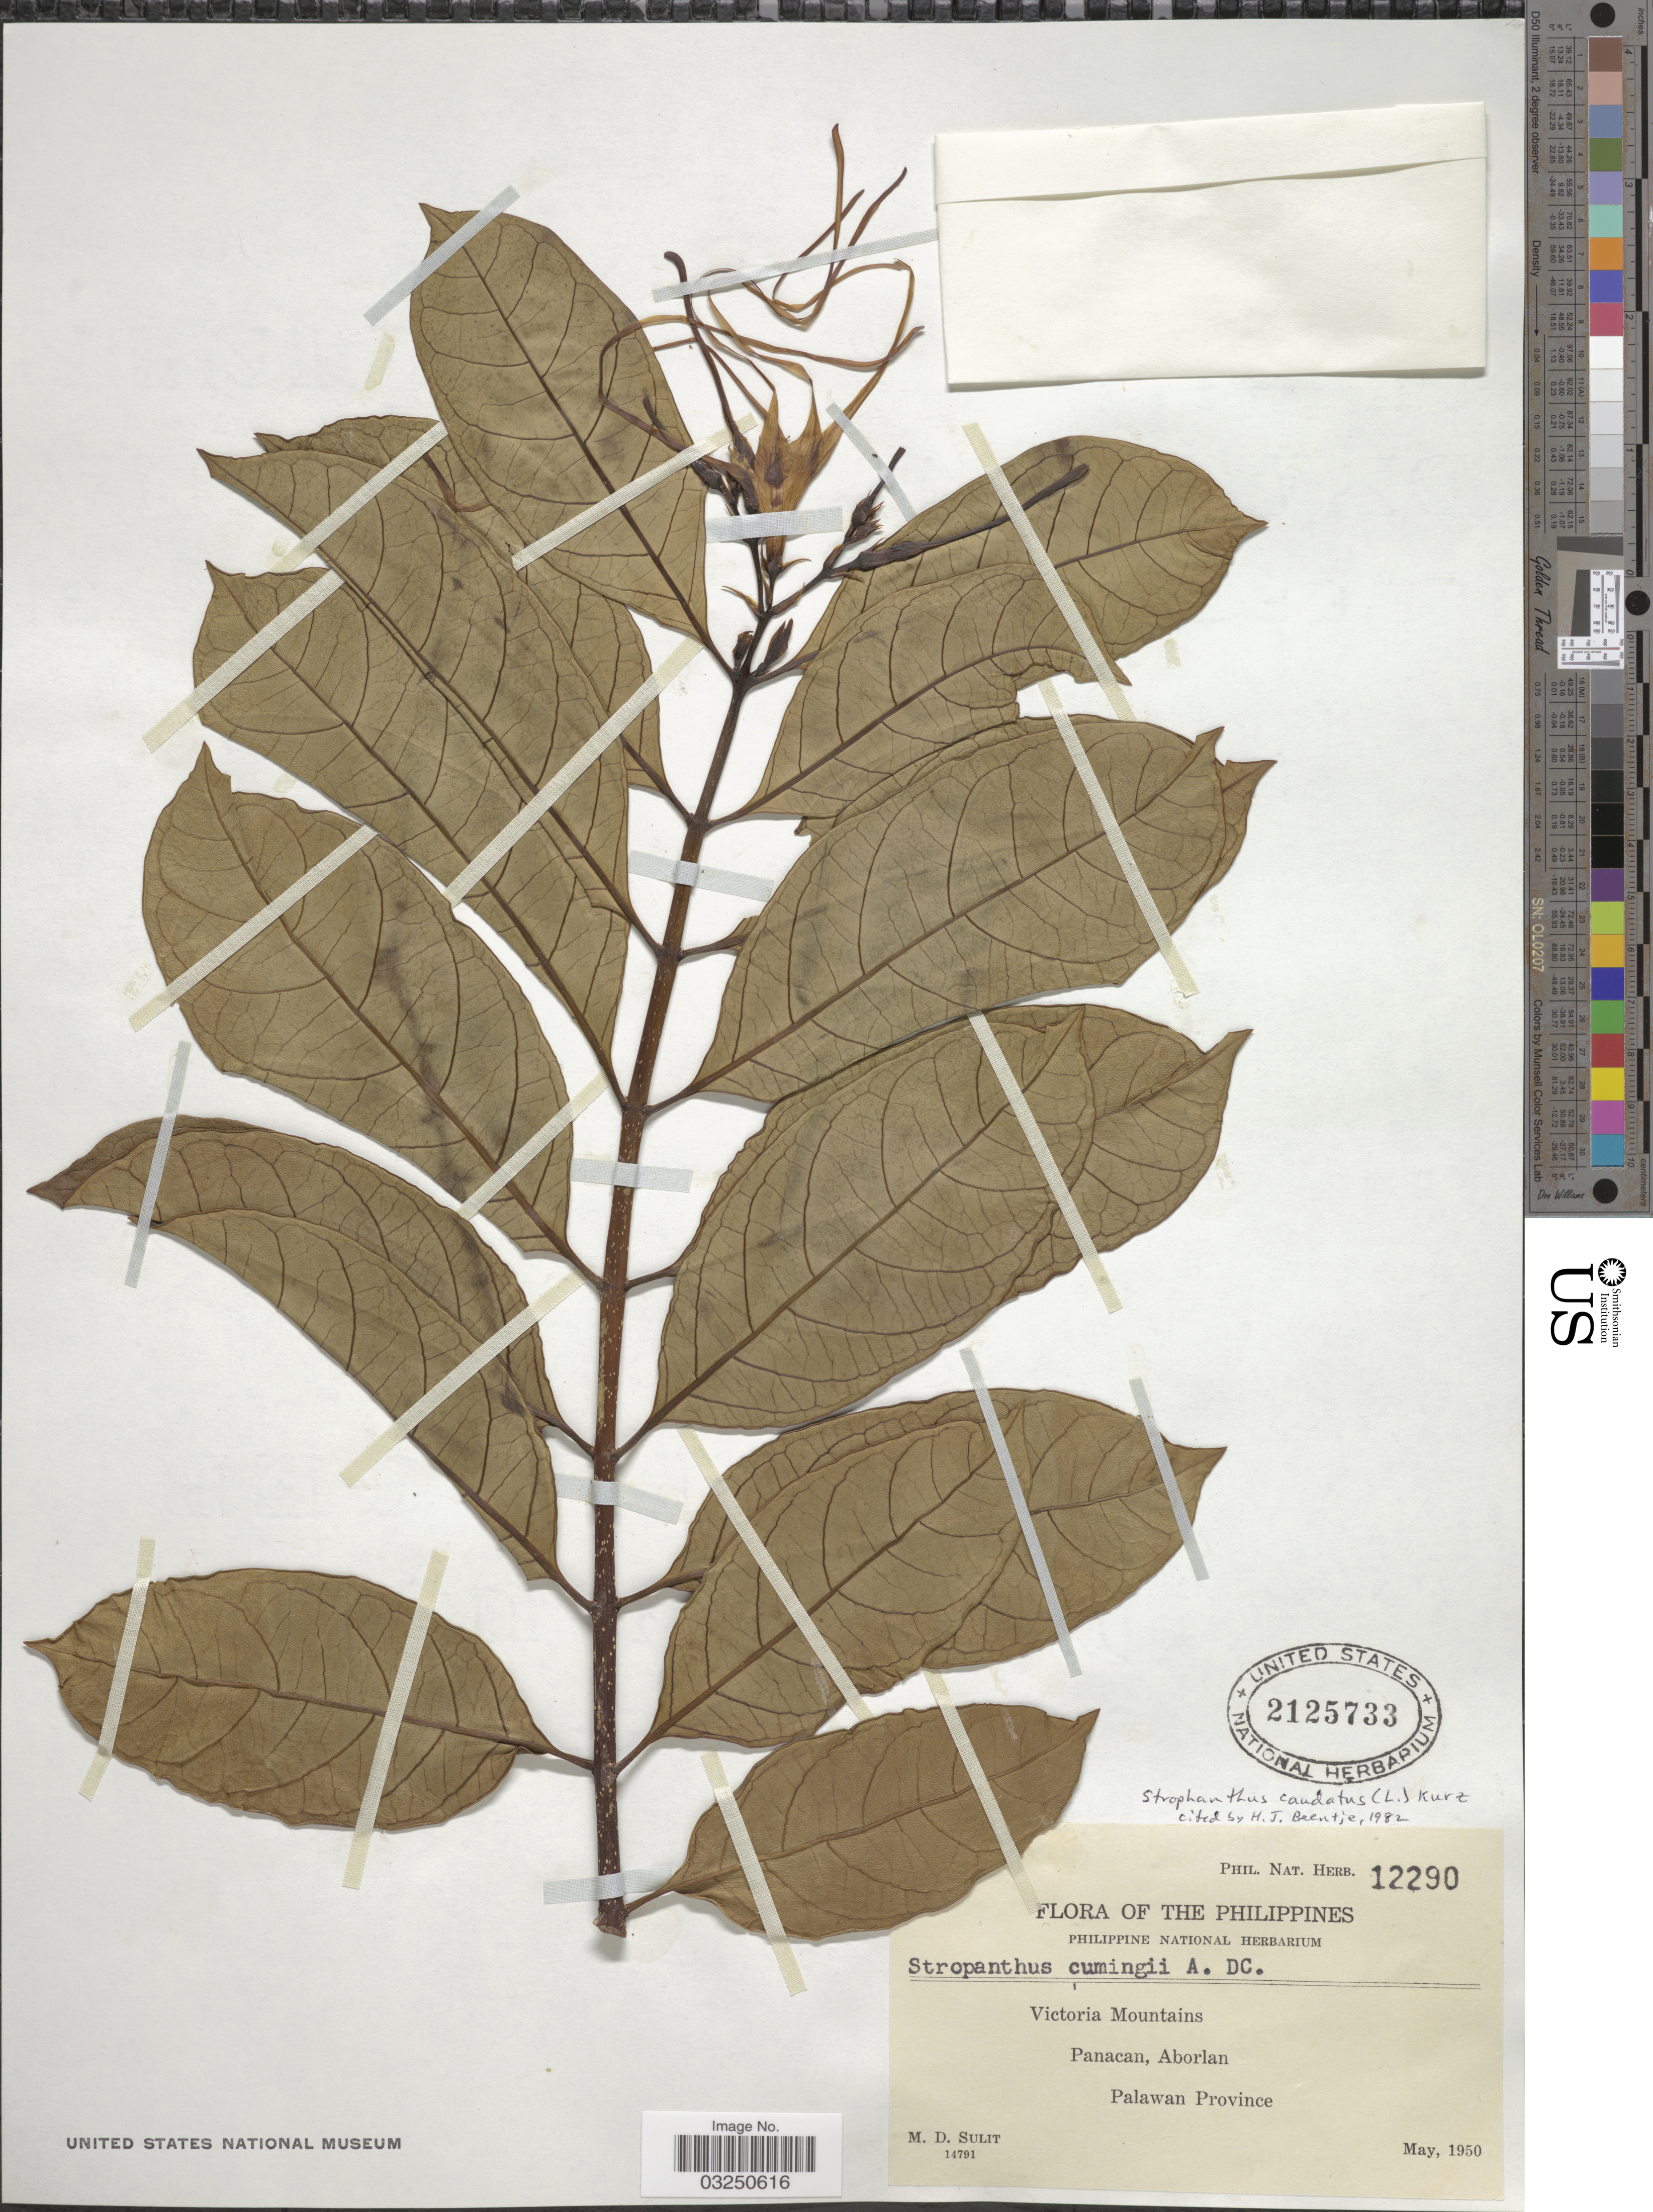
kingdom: Plantae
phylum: Tracheophyta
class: Magnoliopsida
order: Gentianales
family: Apocynaceae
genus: Strophanthus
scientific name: Strophanthus caudatus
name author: (L.) Kurz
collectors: M. Sulit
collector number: Phil. Nat. Herb. 12290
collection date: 1950-05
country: Philippines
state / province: Mimaropa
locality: Victoria Mountains, Panacan, Aborlan. Palawan Province.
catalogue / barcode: US 2125733